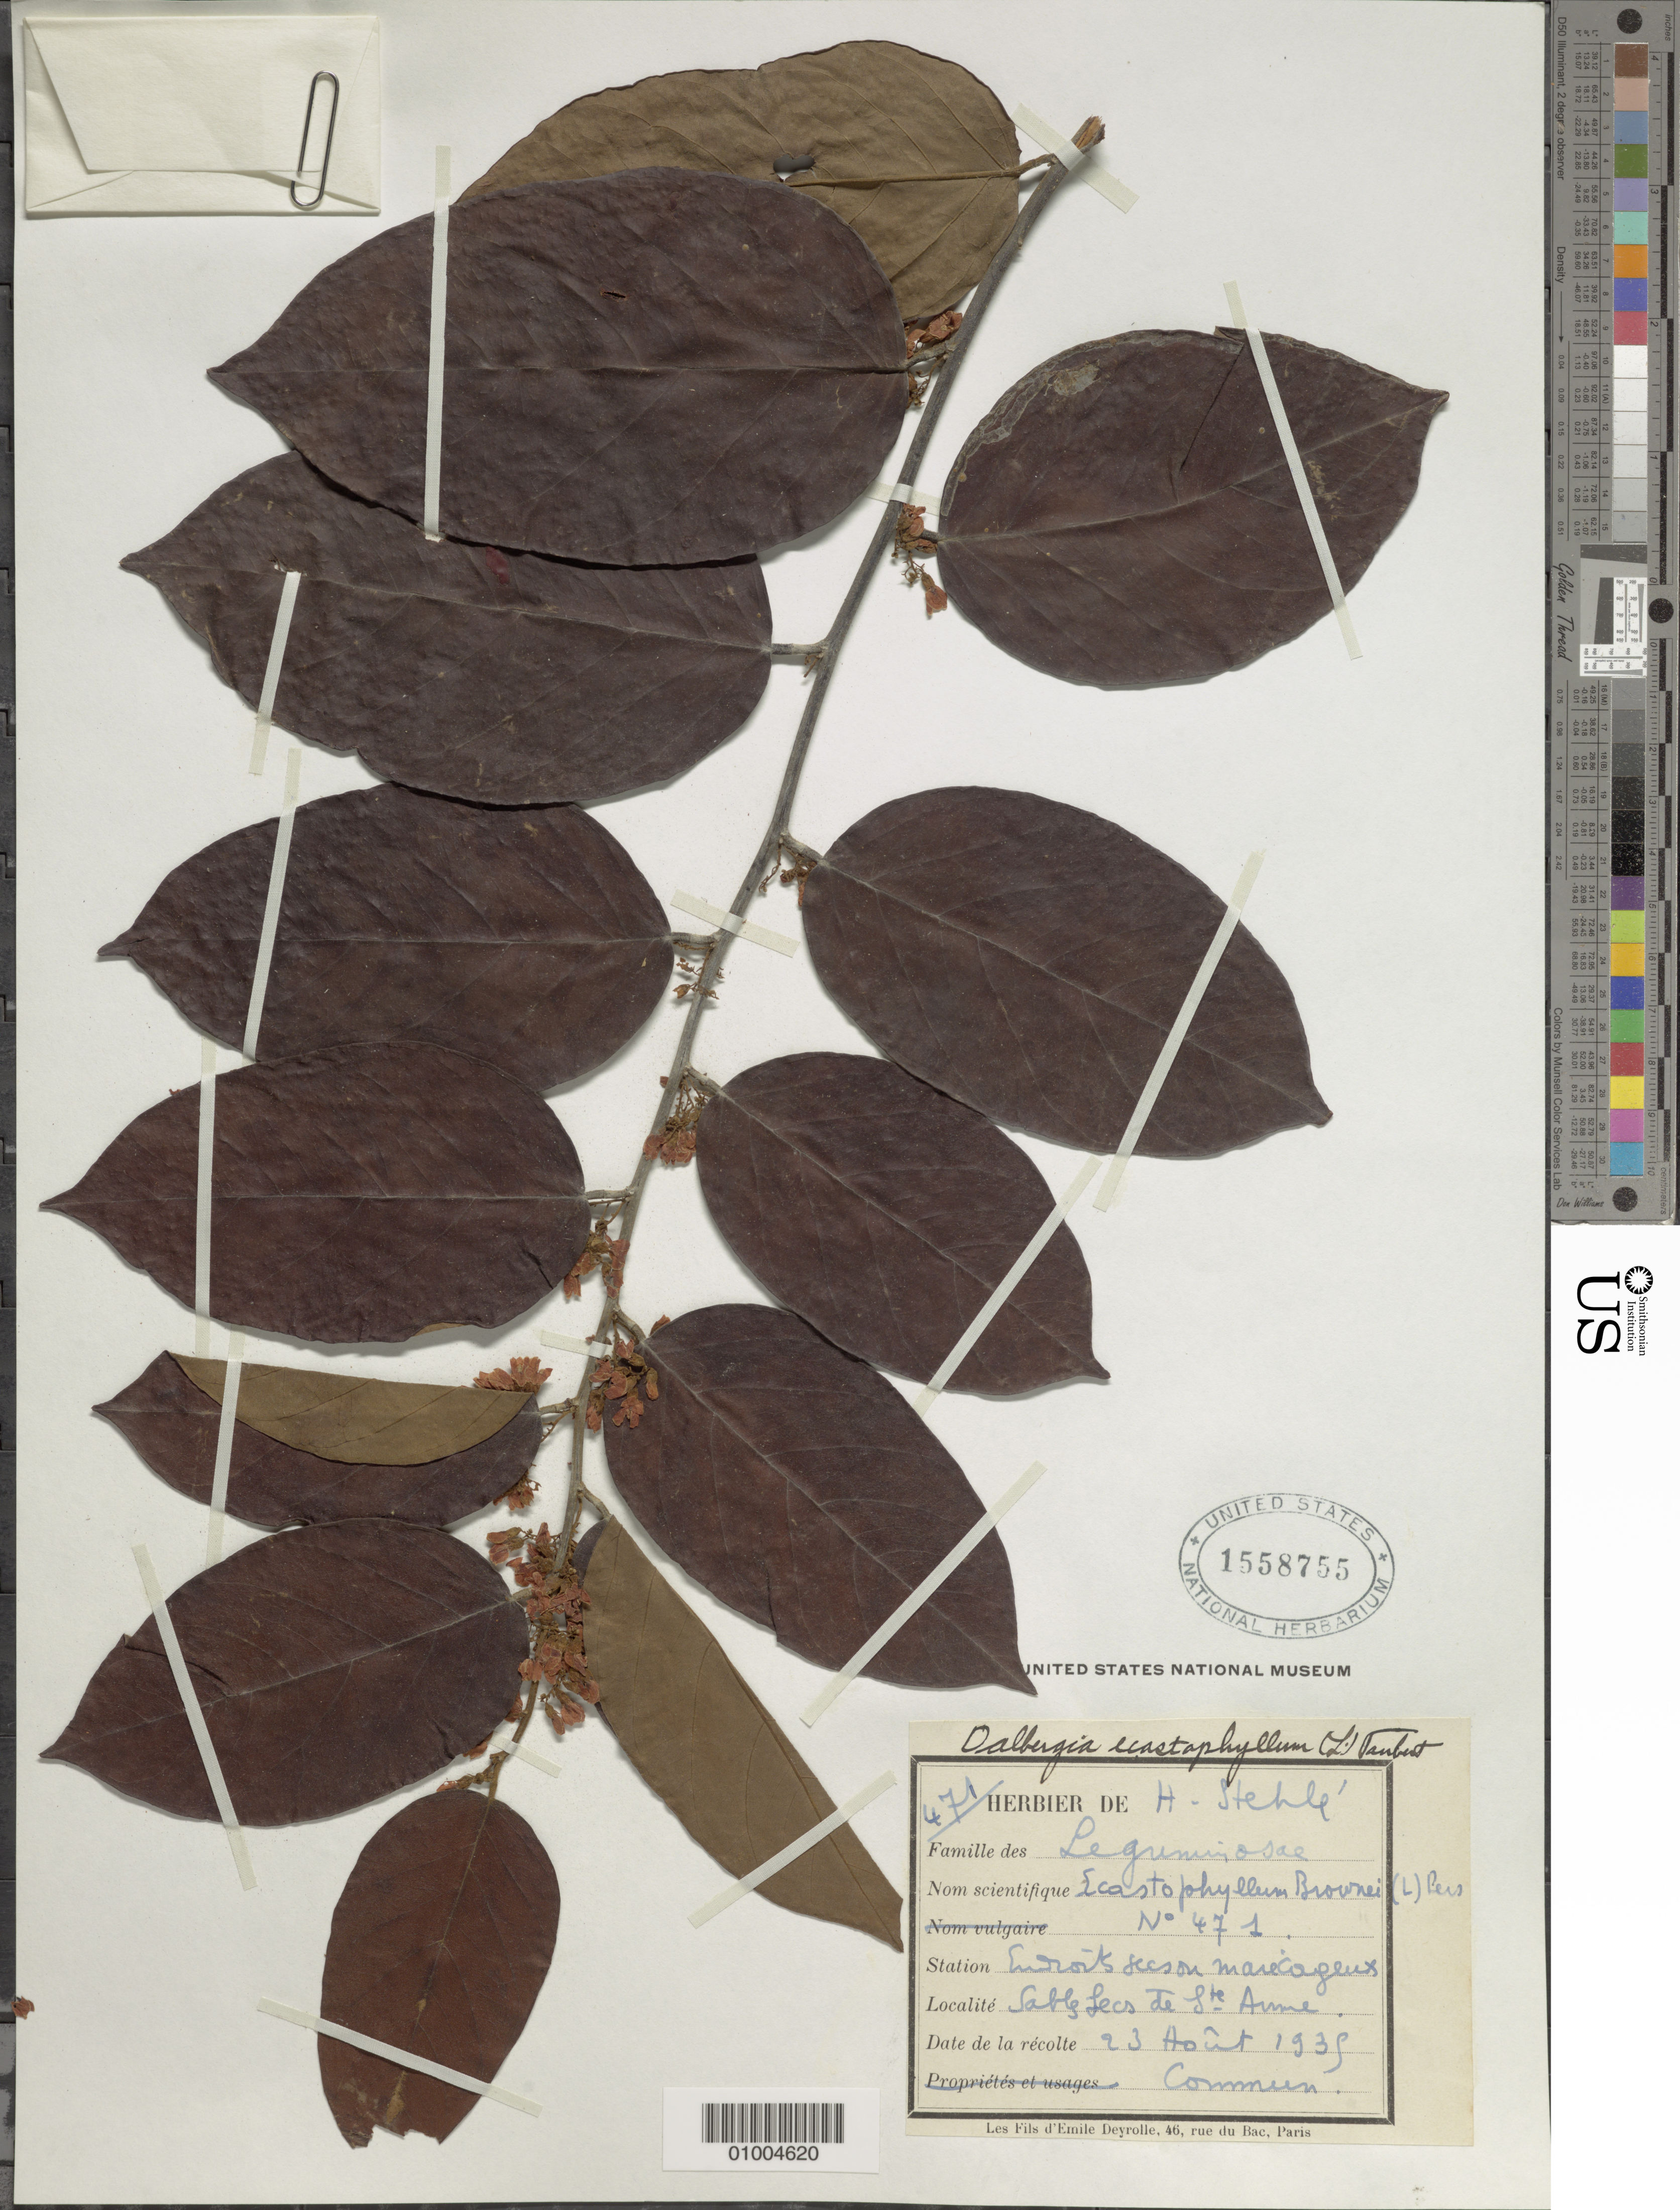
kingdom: Plantae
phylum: Tracheophyta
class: Magnoliopsida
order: Fabales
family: Fabaceae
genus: Dalbergia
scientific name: Dalbergia ecastaphyllum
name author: (L.) Taub.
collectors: H. Stehlé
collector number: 471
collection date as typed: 23 Aug 1935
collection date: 1935-08-23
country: Jamaica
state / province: Saint Ann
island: Jamaica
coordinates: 0 N, 0 E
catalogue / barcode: US 1558755